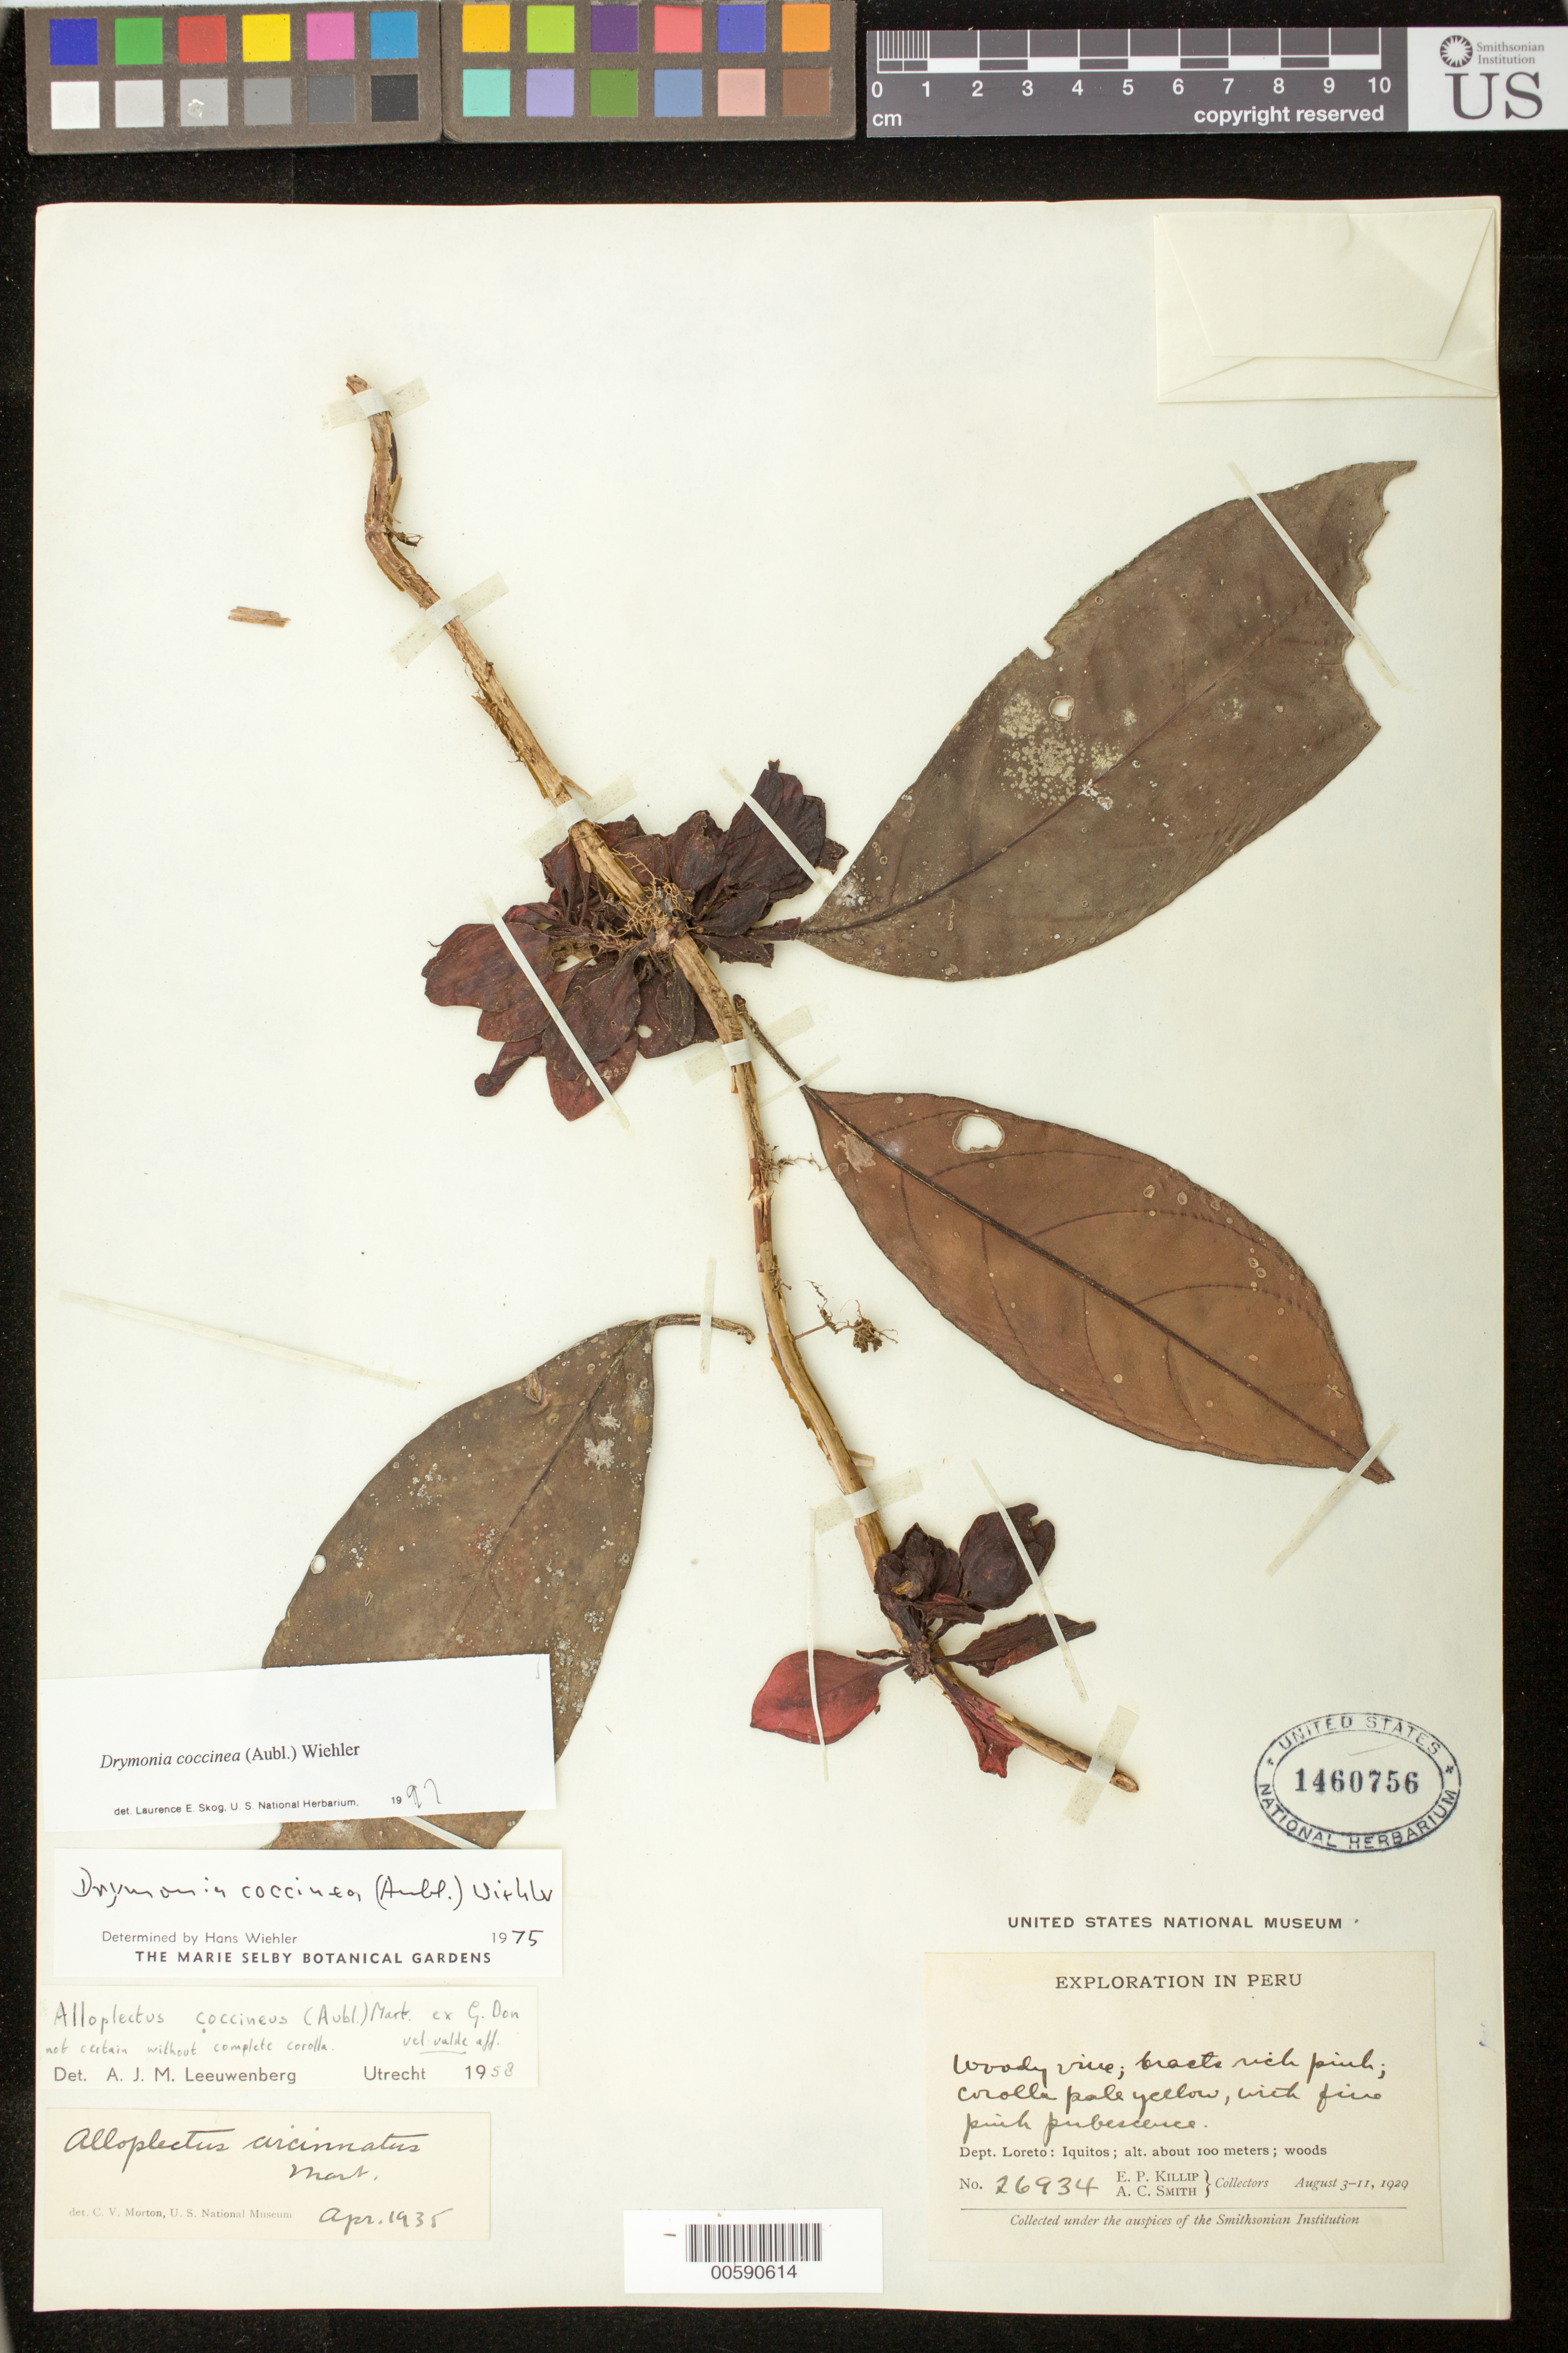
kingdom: Plantae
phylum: Tracheophyta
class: Magnoliopsida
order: Lamiales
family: Gesneriaceae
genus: Drymonia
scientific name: Drymonia coccinea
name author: (Aubl.) Wiehler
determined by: Skog, Laurence E.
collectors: E. P. Killip & A. C. Smith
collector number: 26934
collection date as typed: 3-11 Aug 1929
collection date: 1929-08-03/1929-08-11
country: Peru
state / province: Loreto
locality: Iquitos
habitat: Woods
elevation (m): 100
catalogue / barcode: US 1460756